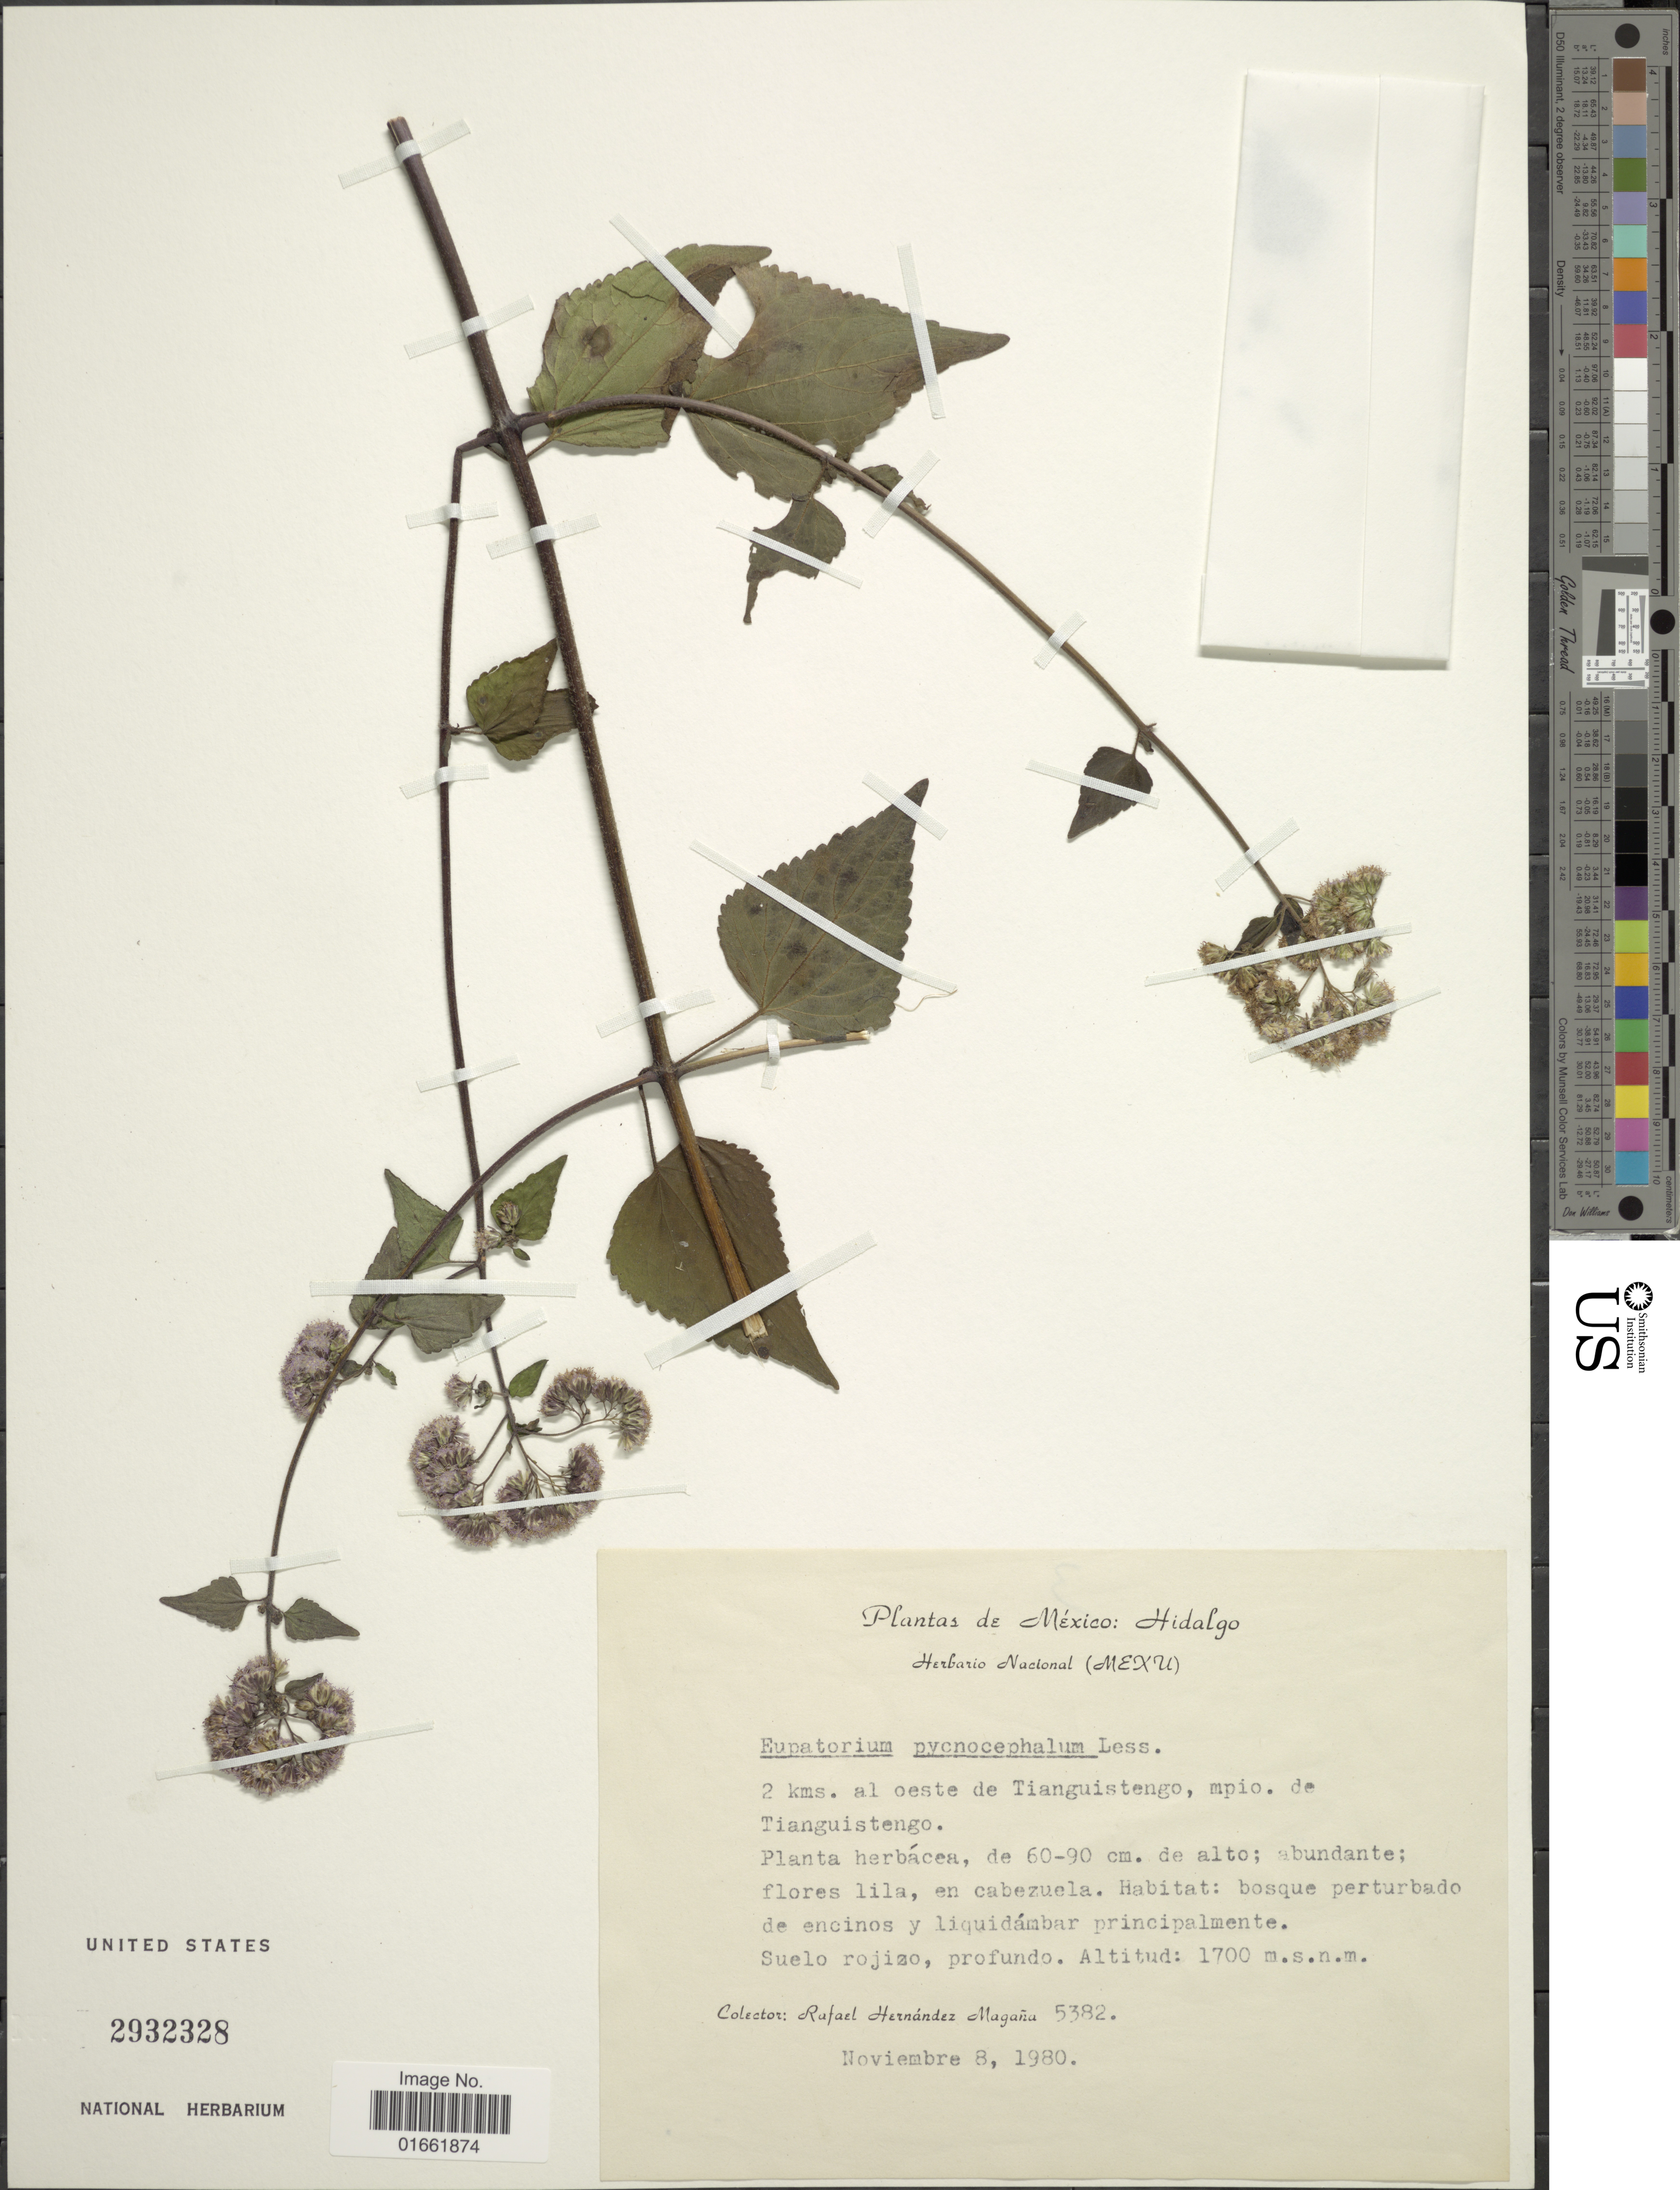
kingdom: Plantae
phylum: Tracheophyta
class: Magnoliopsida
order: Asterales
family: Asteraceae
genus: Fleischmannia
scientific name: Fleischmannia pycnocephala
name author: (Less.) R.M. King & H. Rob.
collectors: R. Hernández-M.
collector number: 5382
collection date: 1980-11-08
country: Mexico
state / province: Hidalgo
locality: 2 kms. al oeste de Tianguistengo, mpio. de Tianguistengo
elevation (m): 1700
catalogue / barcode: US 2932328